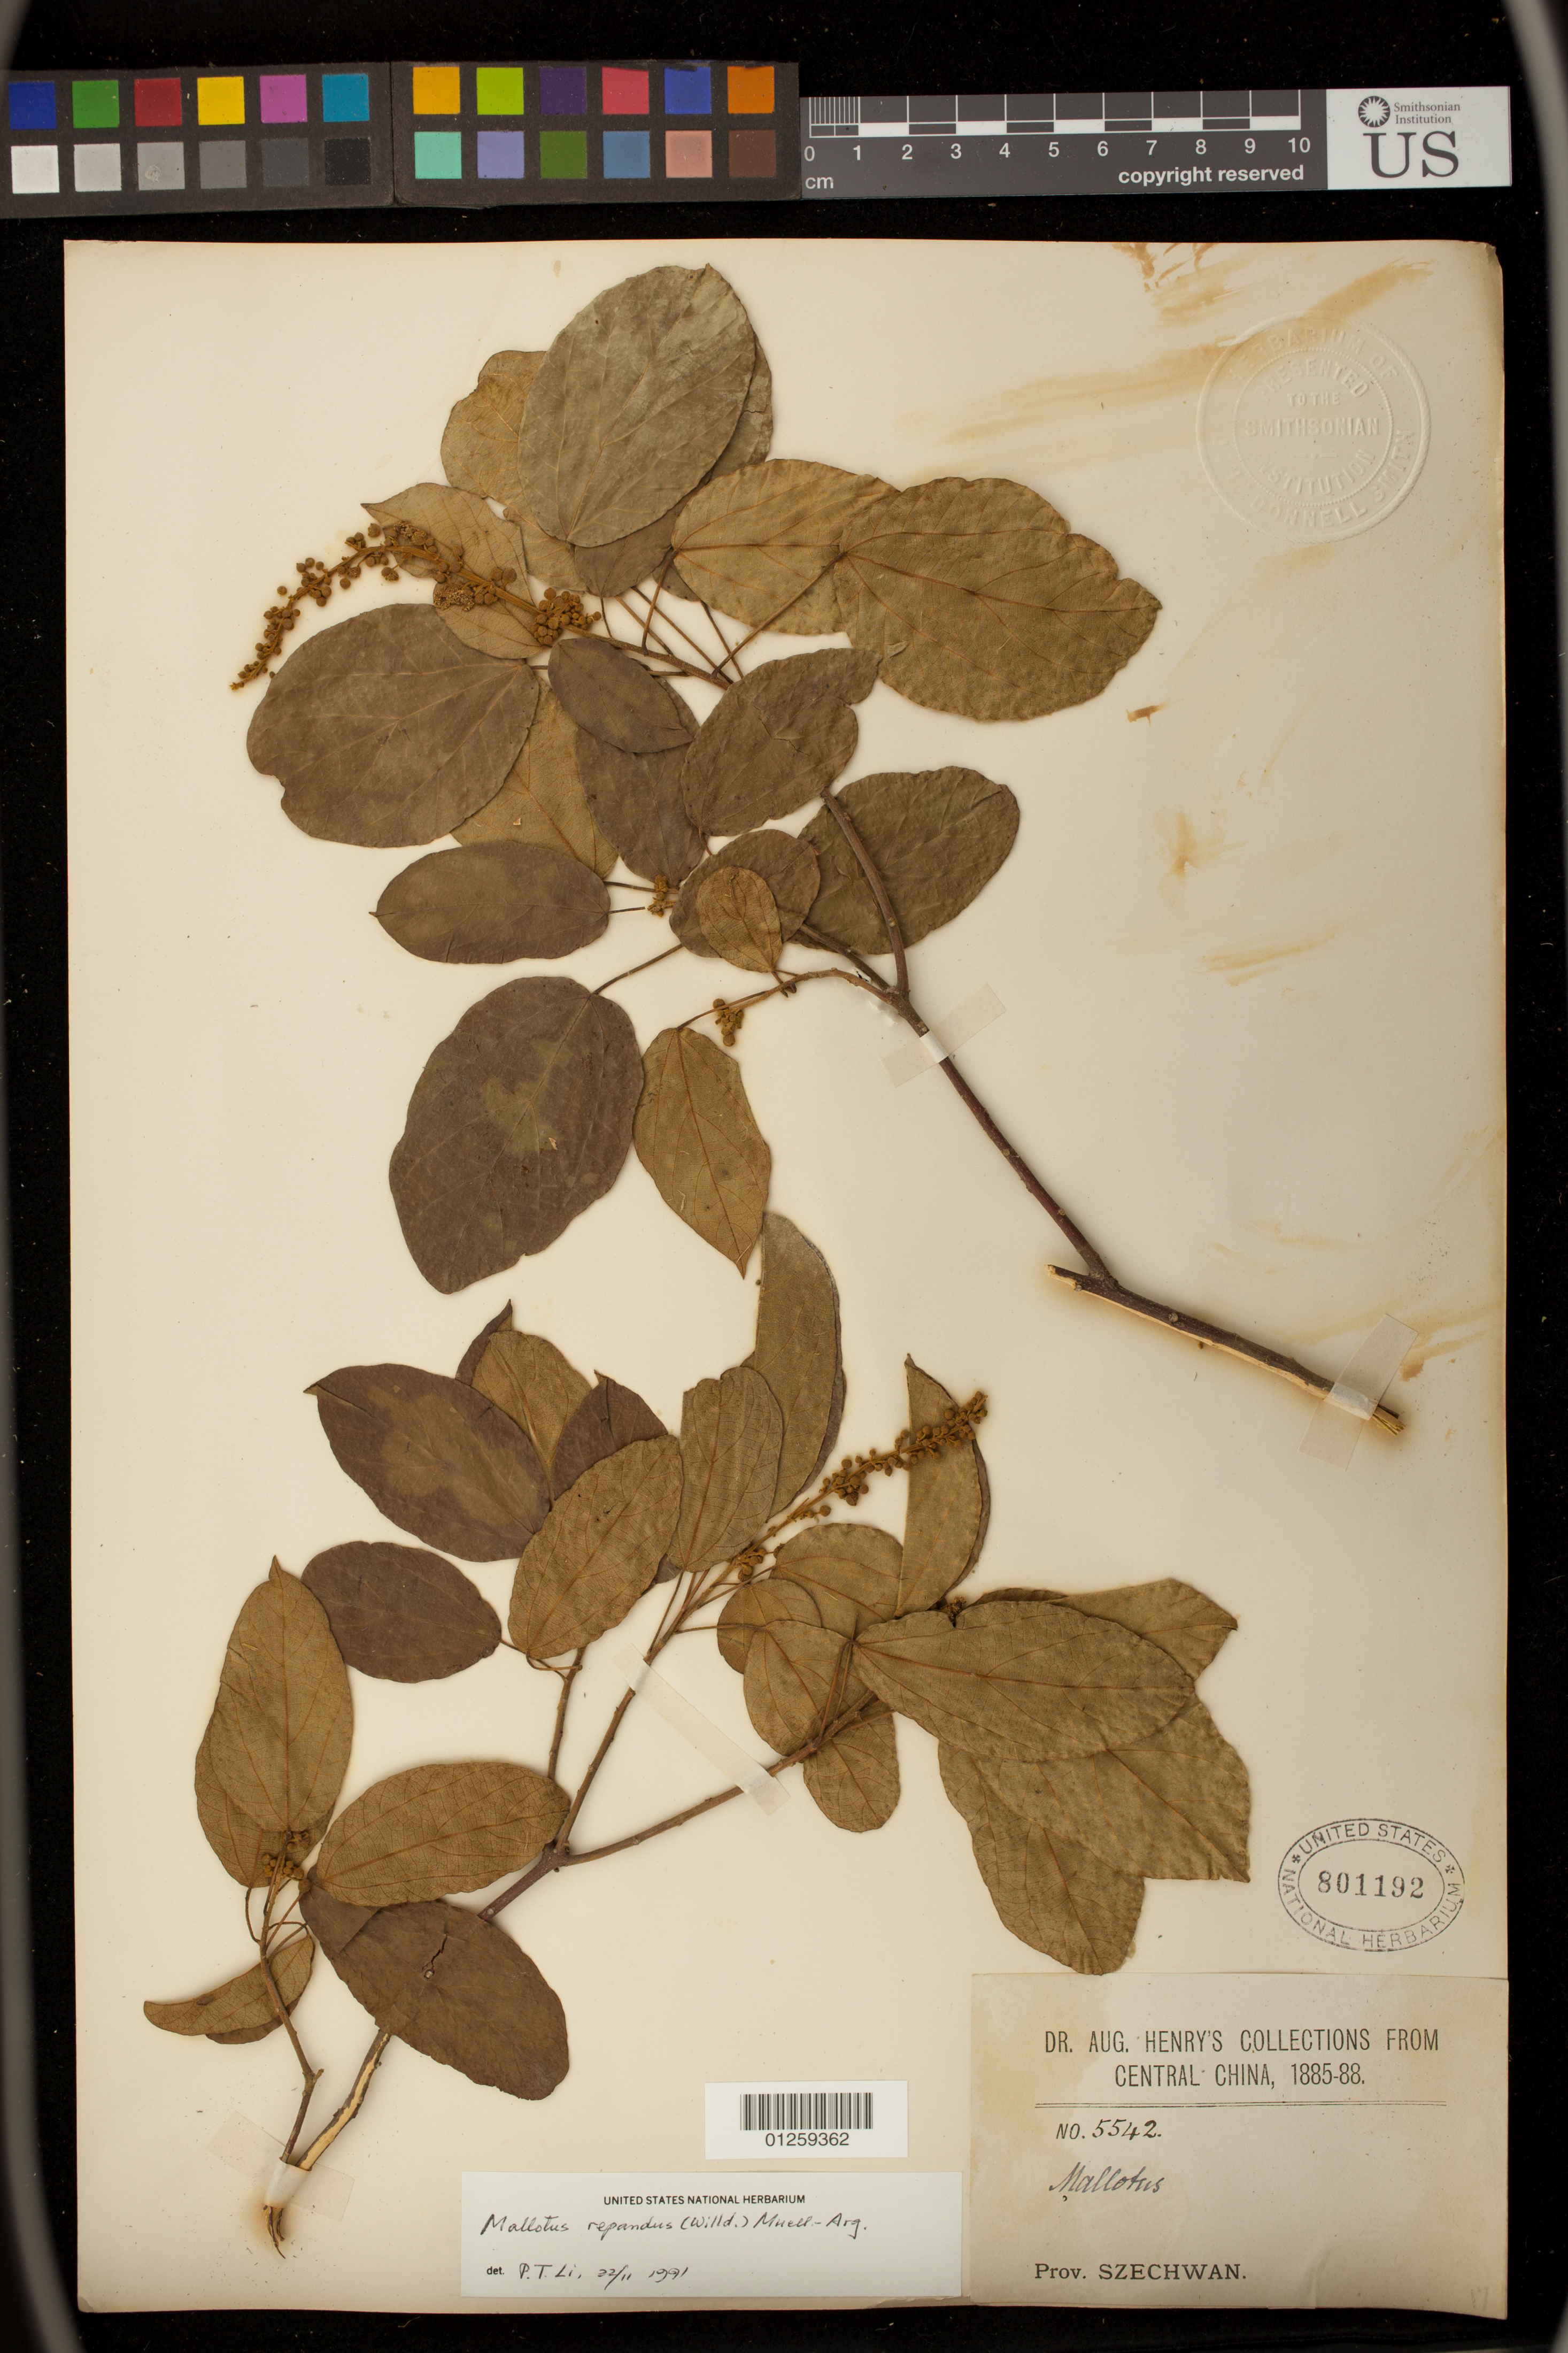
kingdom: Plantae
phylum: Tracheophyta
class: Magnoliopsida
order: Malpighiales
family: Euphorbiaceae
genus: Mallotus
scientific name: Mallotus repandus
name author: (Rottler) Müll. Arg.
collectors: A. Henry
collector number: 5542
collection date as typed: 1885 to -- --- 1888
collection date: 1885/1888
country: China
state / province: Sichuan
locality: Szechwan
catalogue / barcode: US 801192